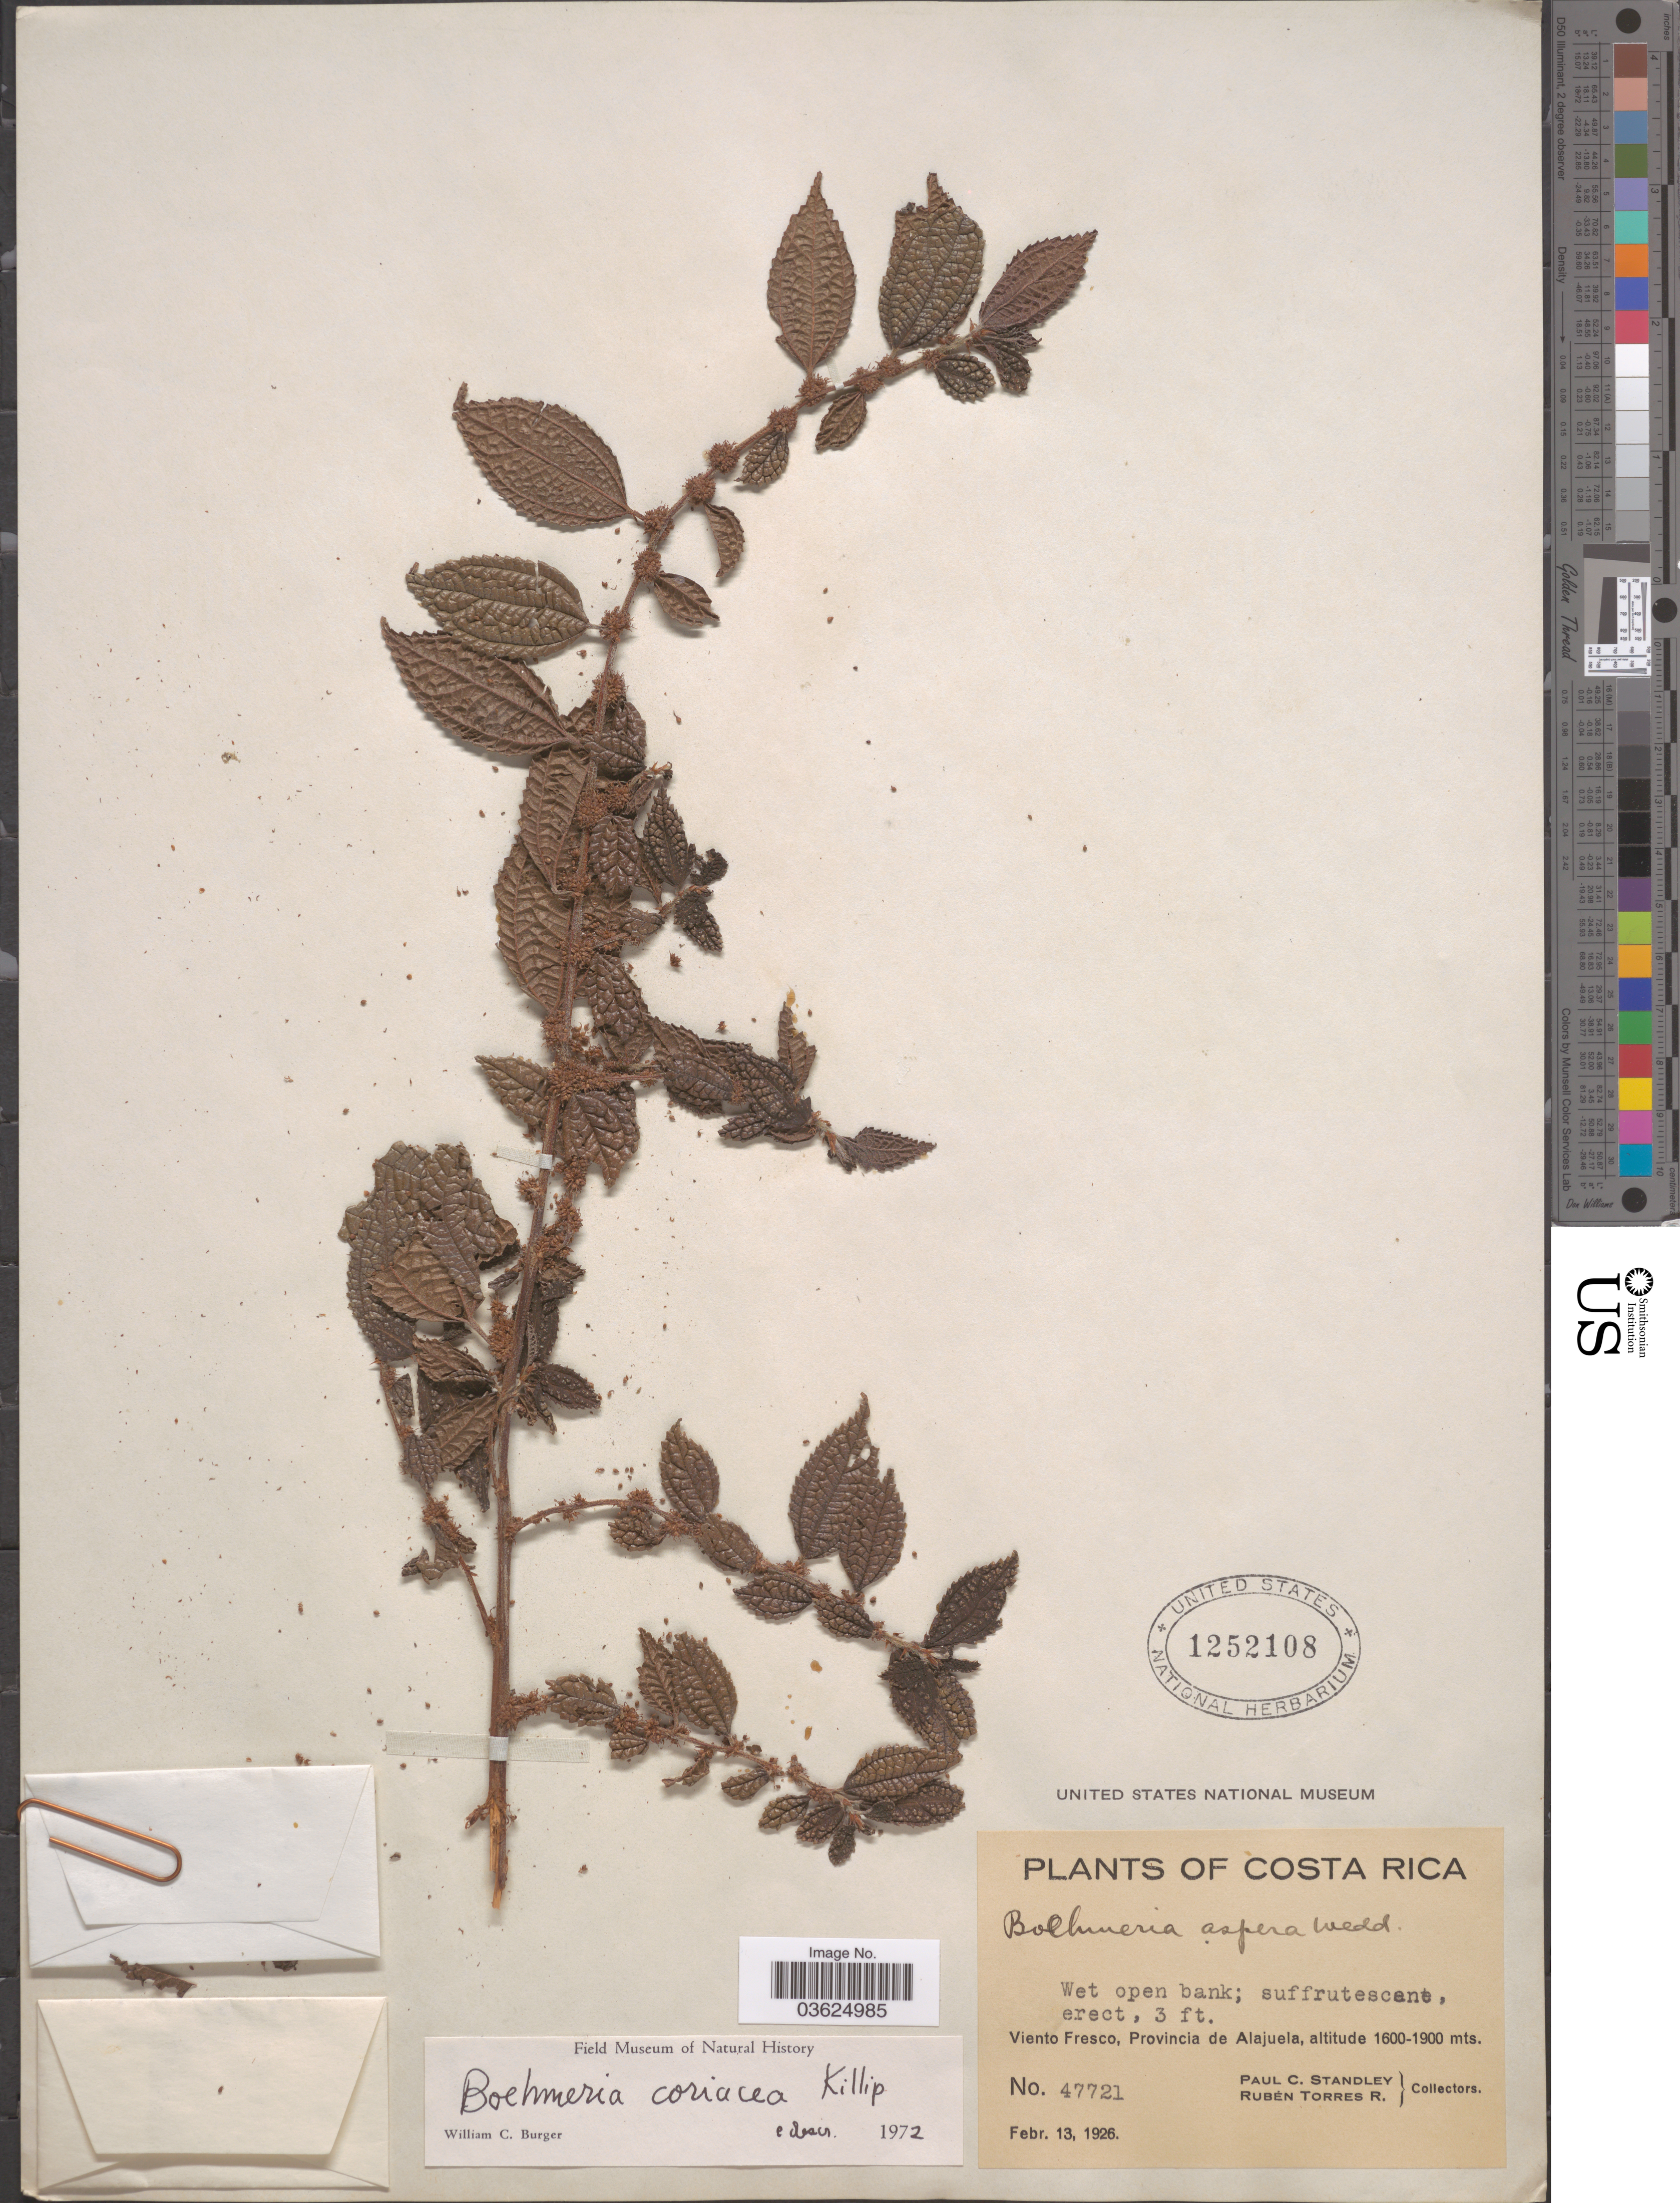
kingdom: Plantae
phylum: Tracheophyta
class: Magnoliopsida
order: Rosales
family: Urticaceae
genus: Boehmeria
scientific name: Boehmeria coriacea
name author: Killip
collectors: P. C. Standley & R. Torres Rojas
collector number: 47721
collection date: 1926-02-13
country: Costa Rica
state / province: Alajuela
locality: Viento Fresco.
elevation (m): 1600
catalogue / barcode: US 1252108